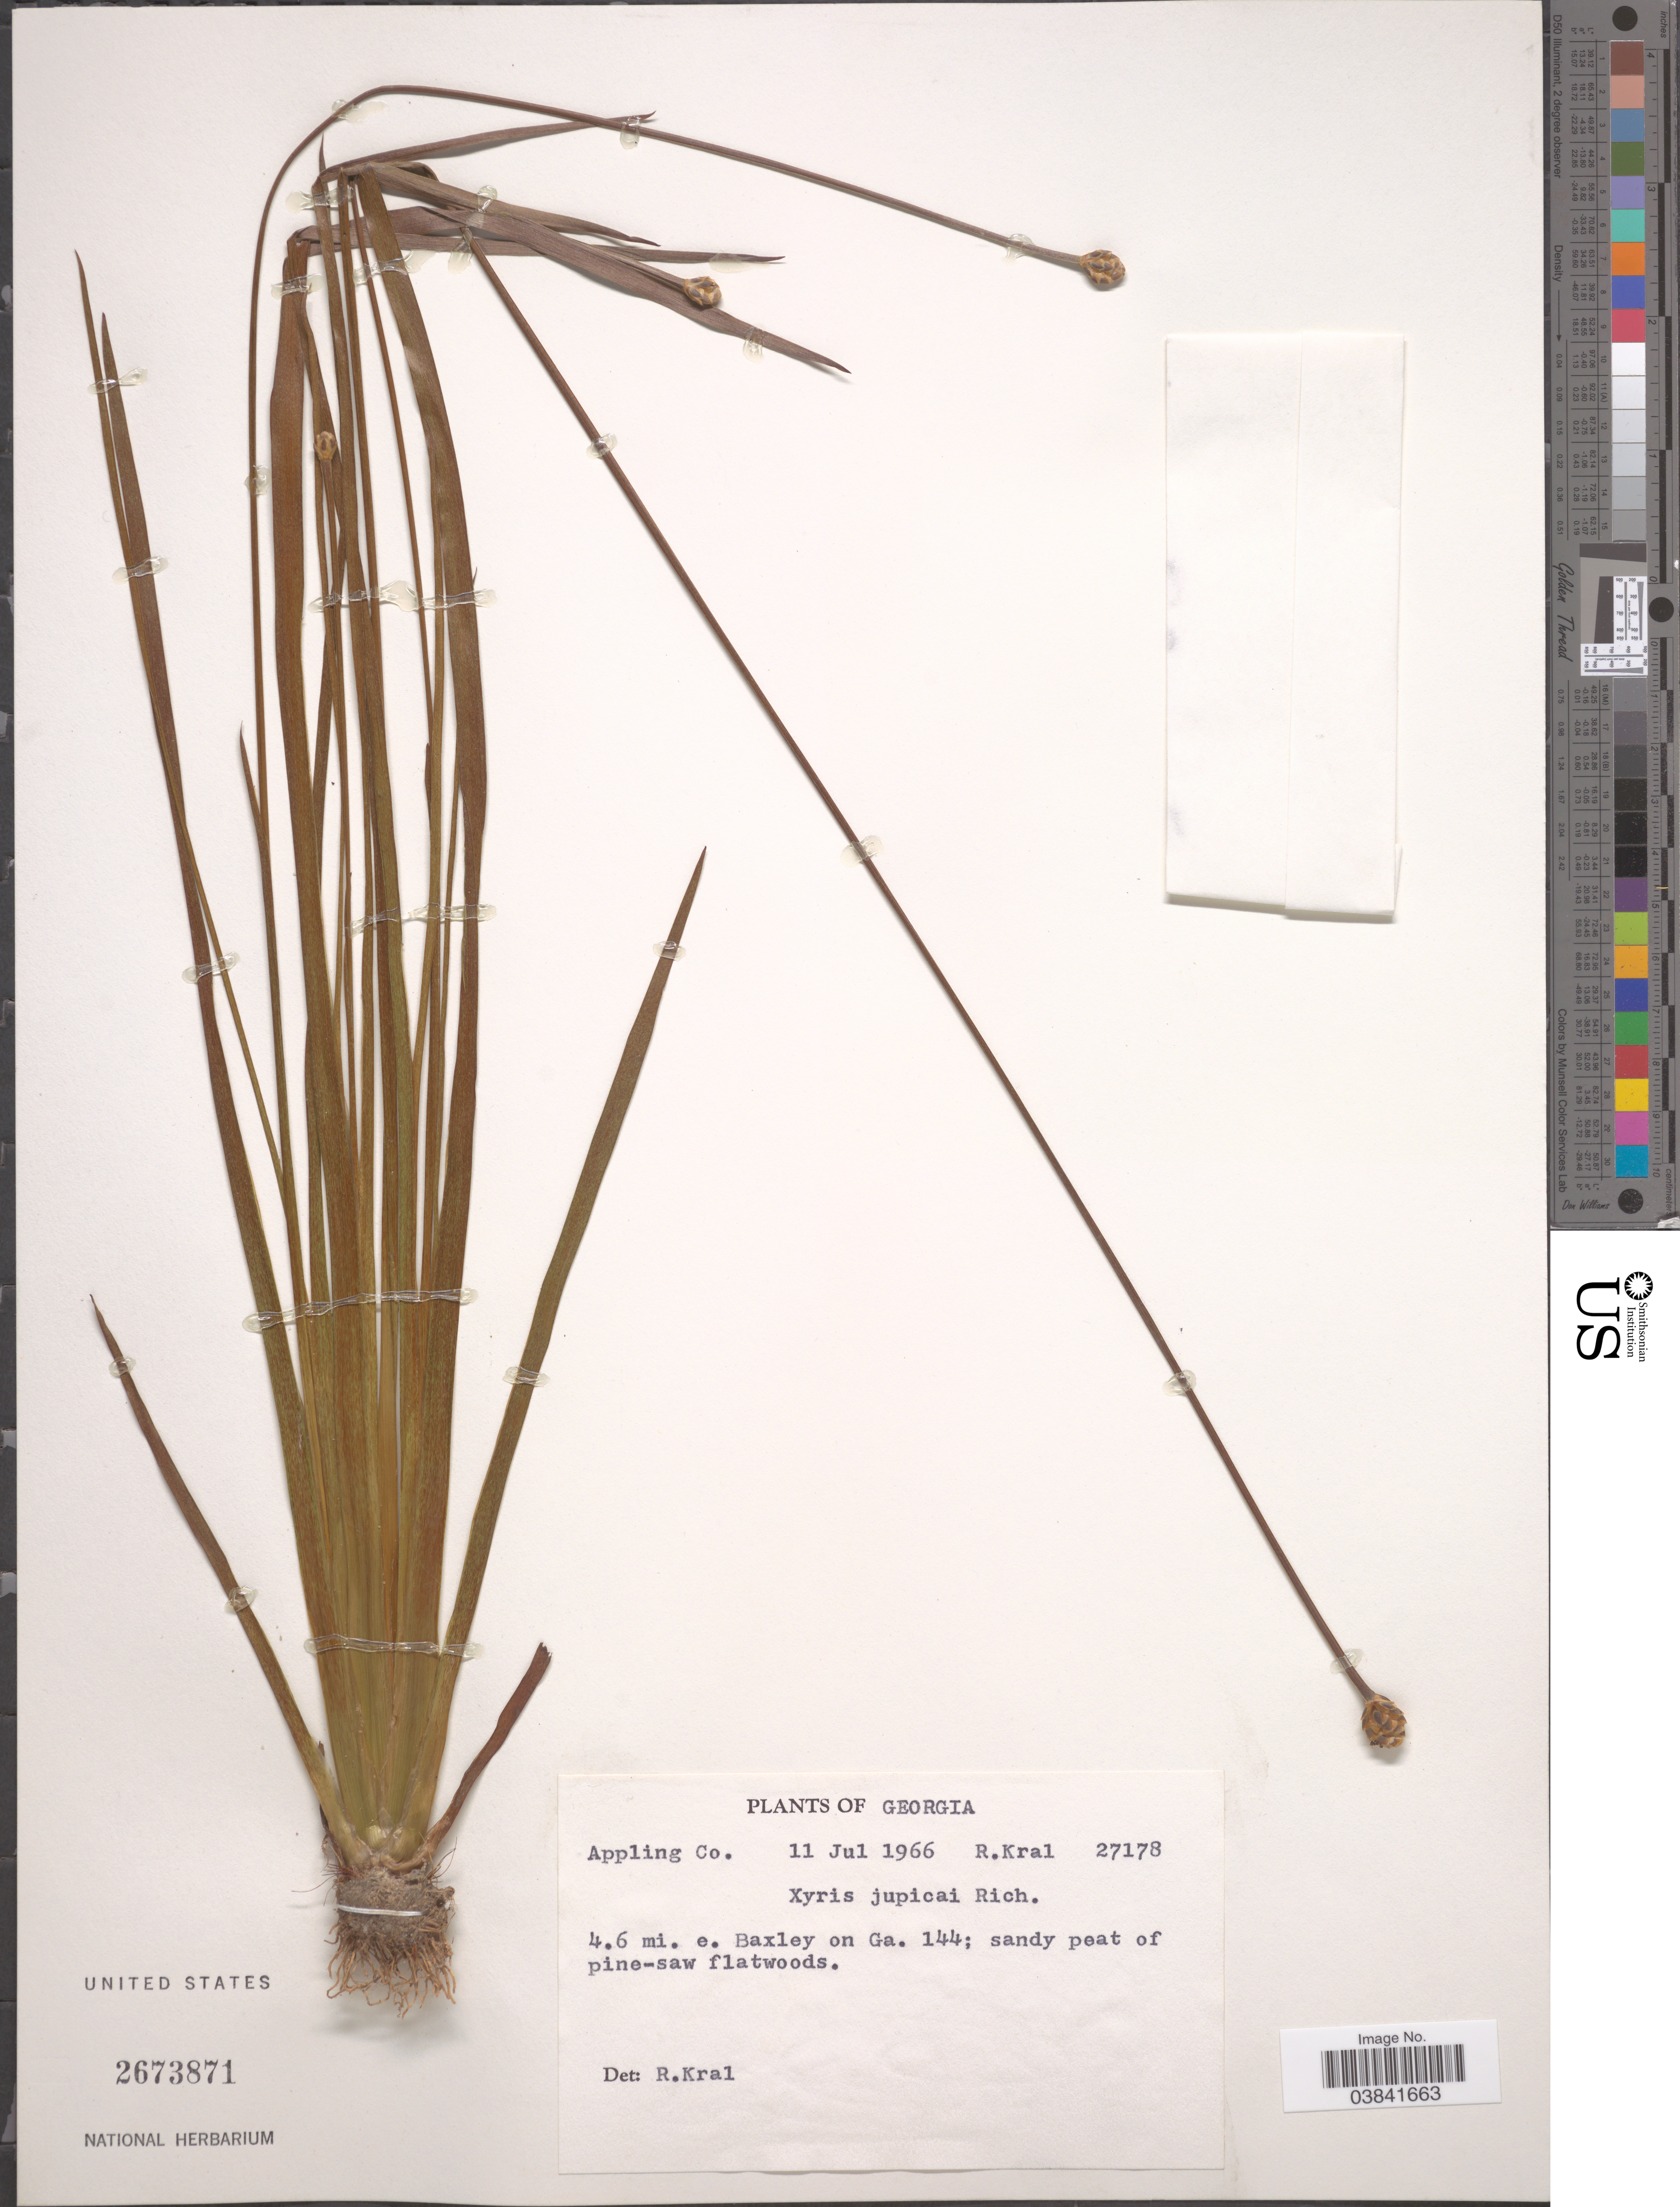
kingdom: Plantae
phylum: Tracheophyta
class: Liliopsida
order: Poales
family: Xyridaceae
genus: Xyris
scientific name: Xyris jupicai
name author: Rich.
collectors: R. Kral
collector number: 27178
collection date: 1966-07-11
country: United States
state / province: Georgia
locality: Appling Co. 4.6 mi. e. Baxley on Ga. 144.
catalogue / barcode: US 2673871